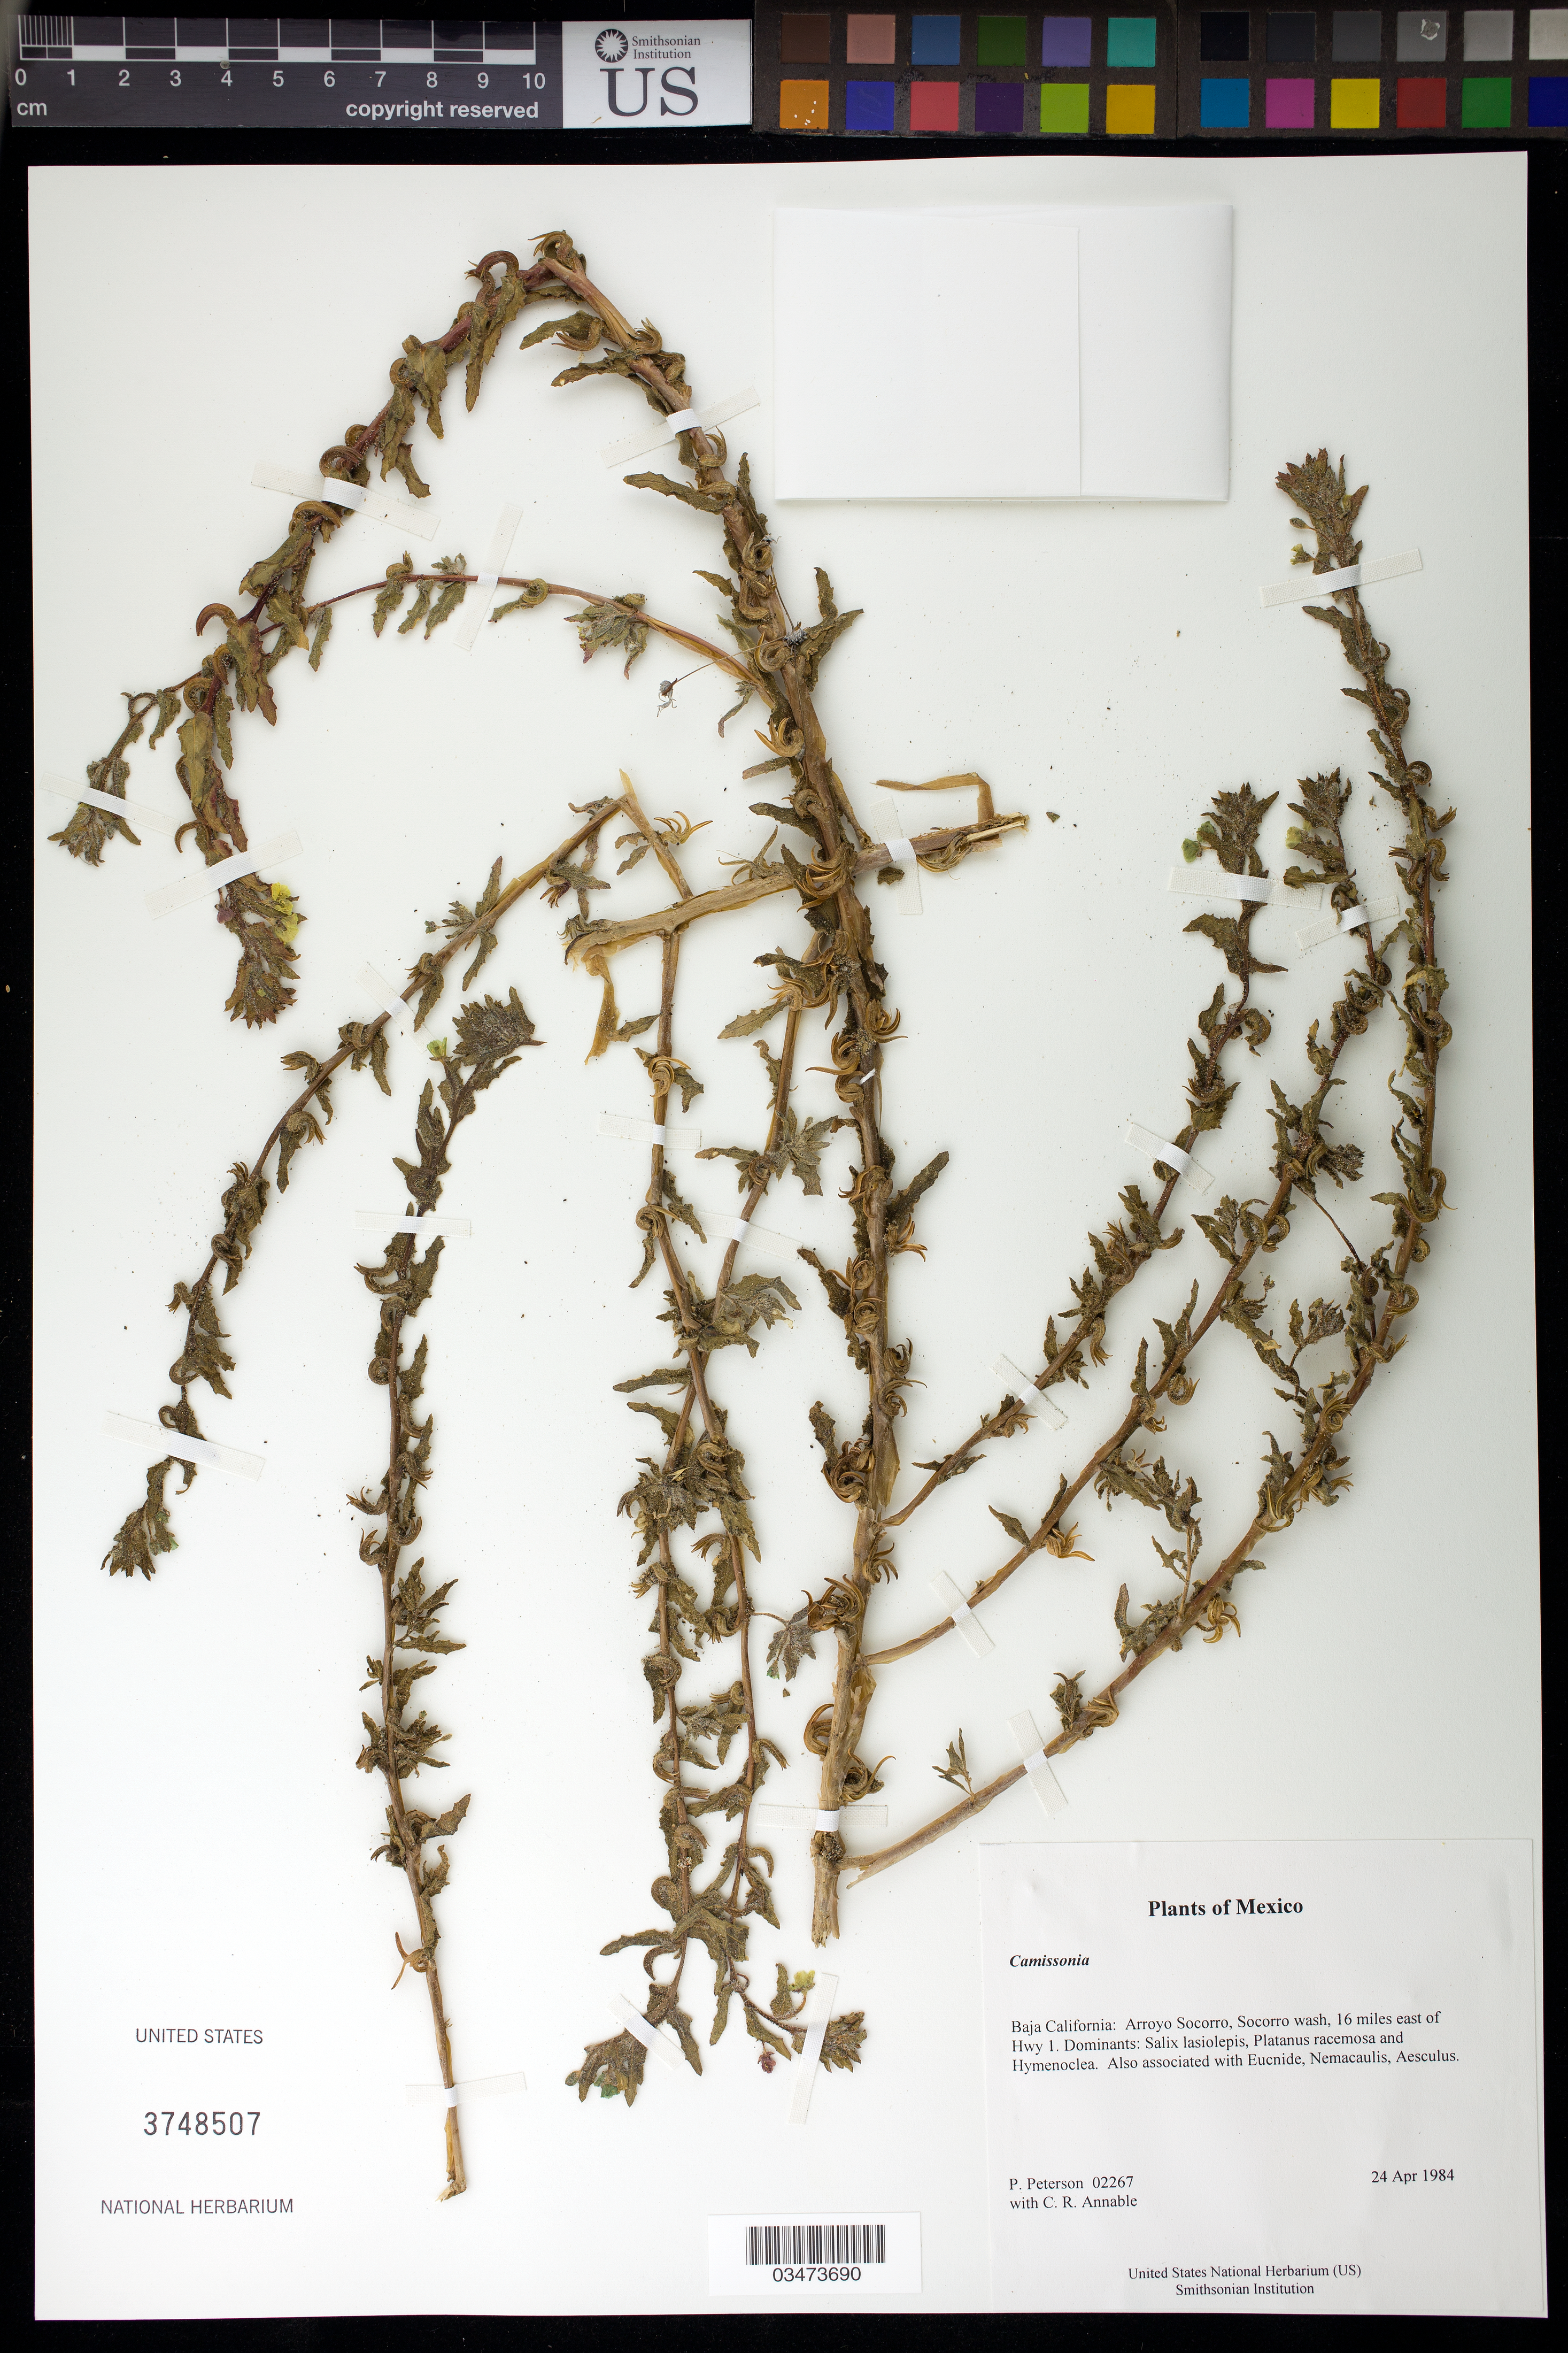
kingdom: Plantae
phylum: Tracheophyta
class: Magnoliopsida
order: Myrtales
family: Onagraceae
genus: Camissoniopsis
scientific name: Camissoniopsis hirtella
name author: (Greene) W.L. Wagner & Hoch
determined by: Wagner, W. L., (BOT), Smithsonian Institution - National Museum of Natural History (UNITED STATES)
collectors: P. M. Peterson & C. R. Annable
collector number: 02267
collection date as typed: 24 Apr 1984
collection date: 1984-04-24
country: Mexico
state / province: Baja California Norte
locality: Arroyo Socorro, Socorro wash, 16 miles east of Hwy 1.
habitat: Dominants: Salix lasiolepis, Platanus racemosa and Hymenoclea. Also associated with Eucnide, Nemacaulis, Aesculus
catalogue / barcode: US 3748507